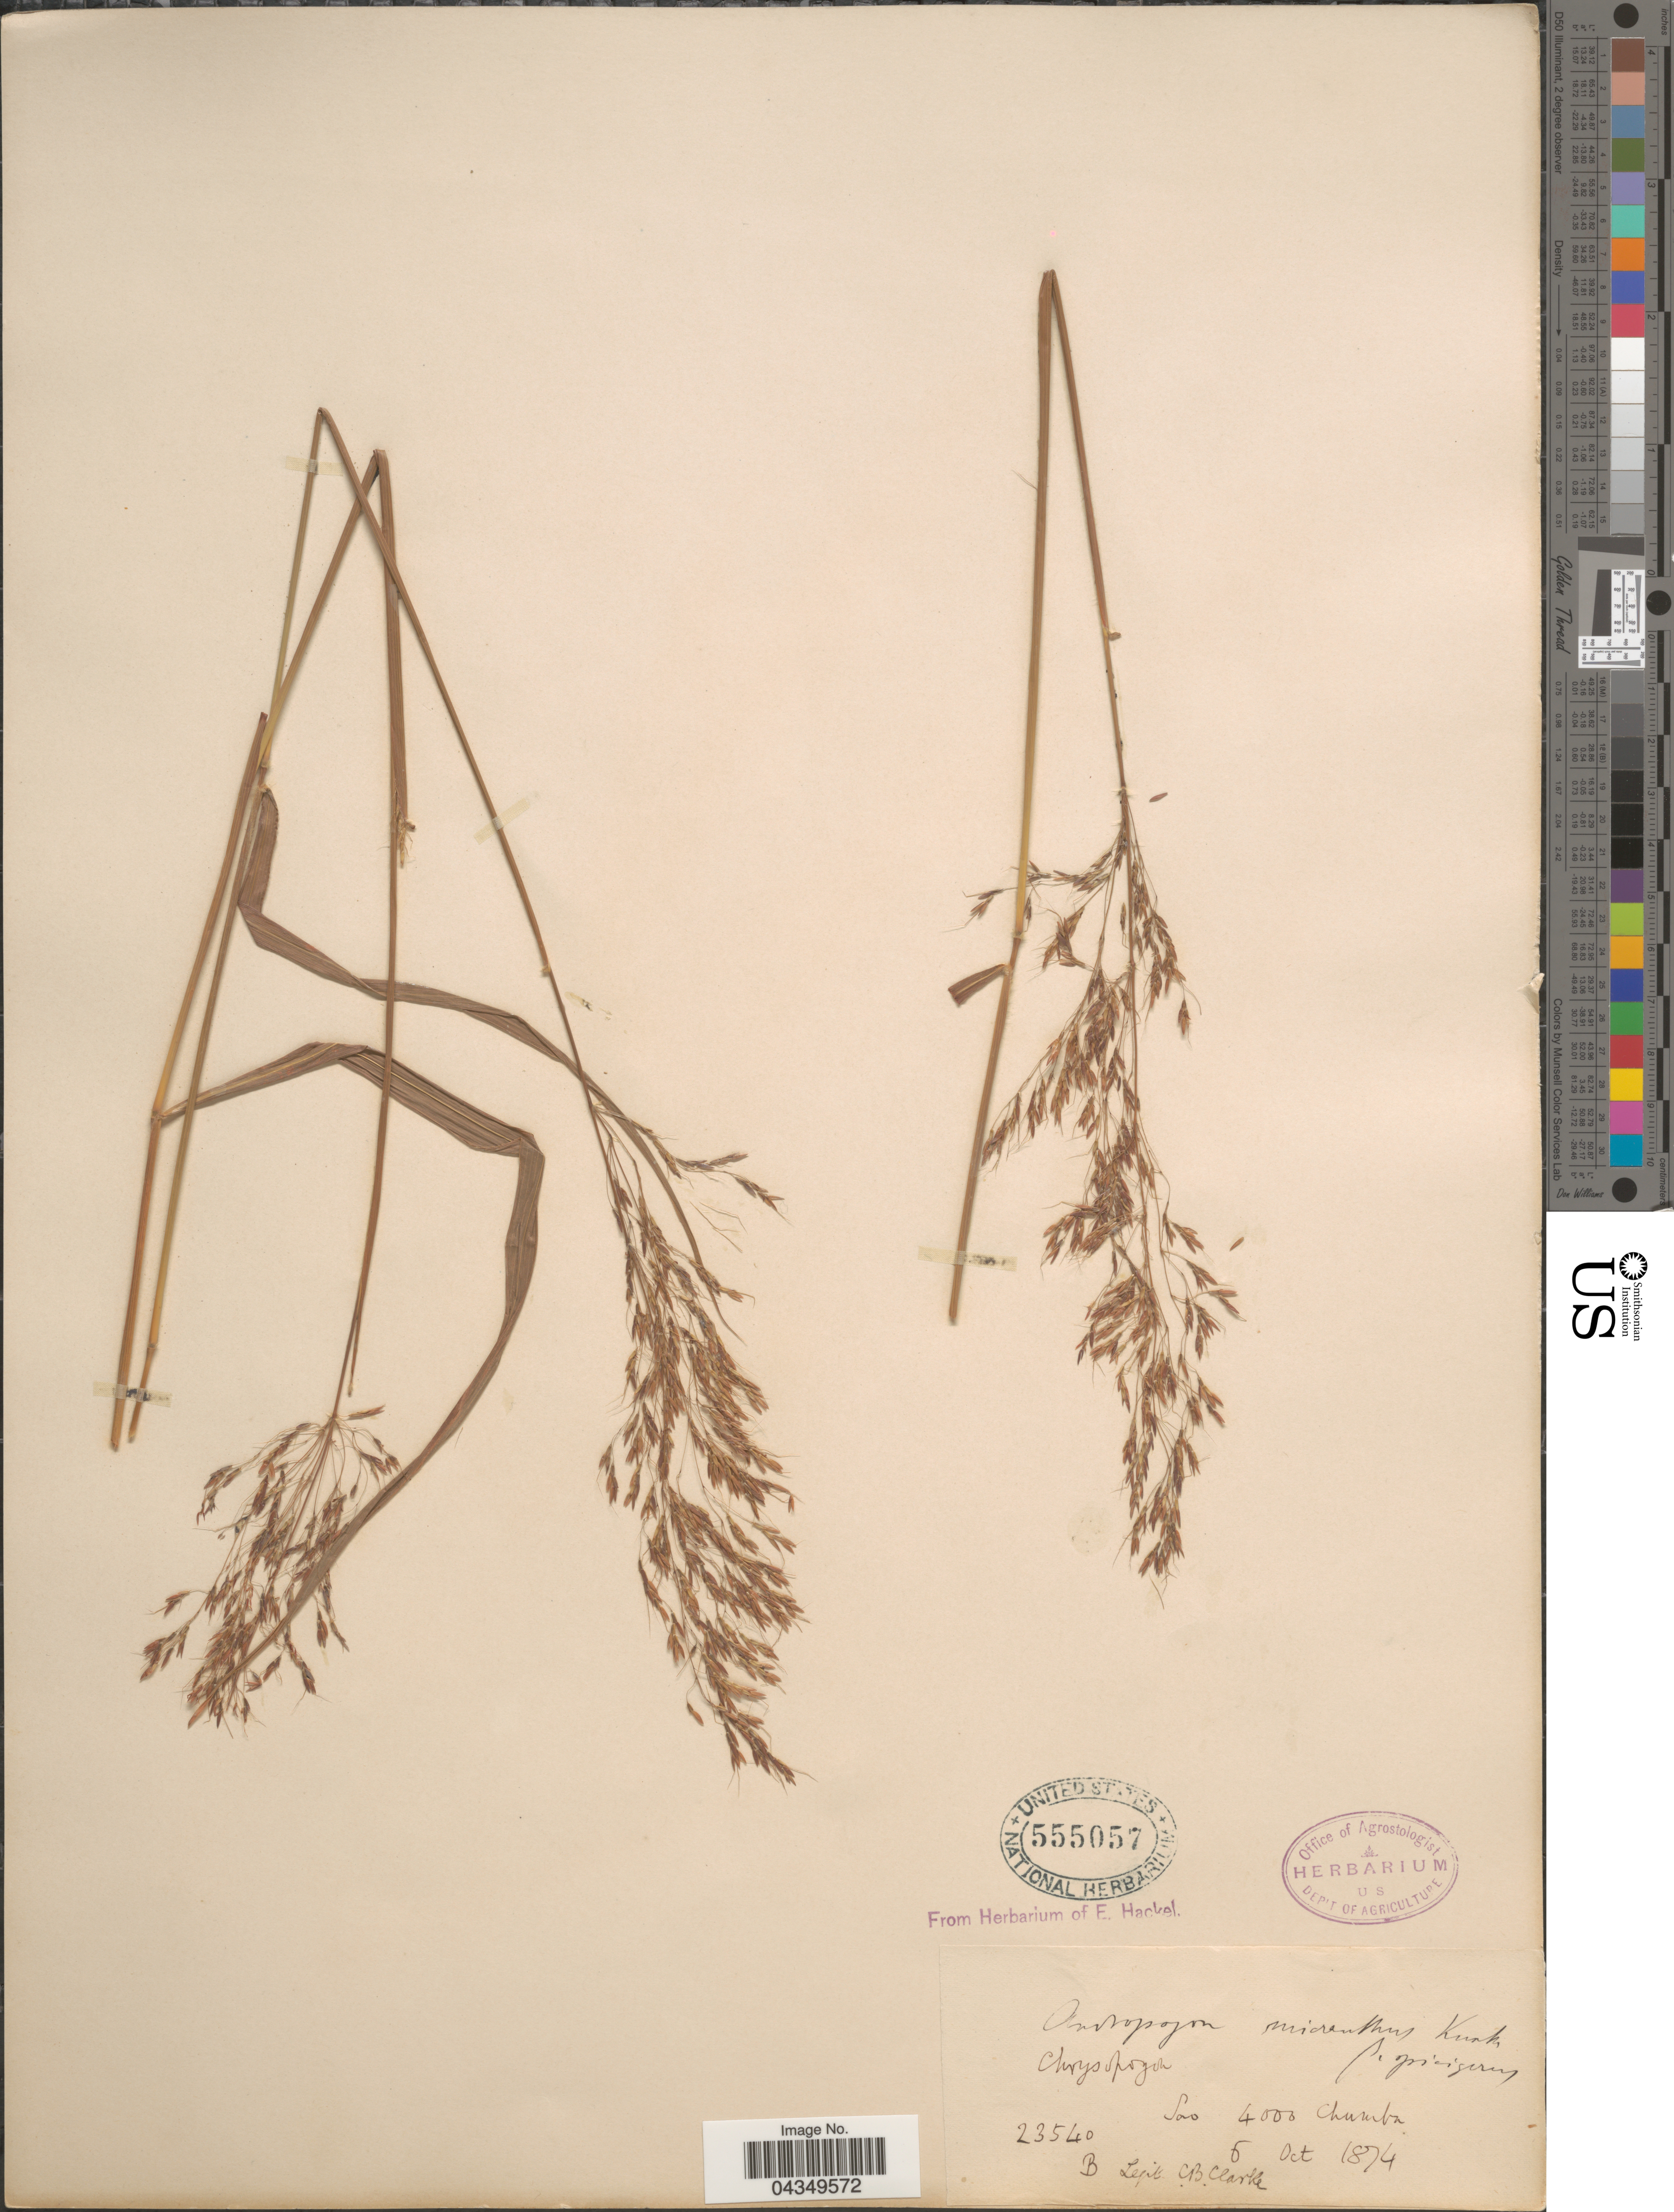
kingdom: Plantae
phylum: Tracheophyta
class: Liliopsida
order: Poales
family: Poaceae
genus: Capillipedium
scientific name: Capillipedium parviflorum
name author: (R. Br.) Stapf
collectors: C. B. Clarke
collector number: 23540B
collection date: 1874-10-06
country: India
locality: Sao. Chumba.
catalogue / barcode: US 555057